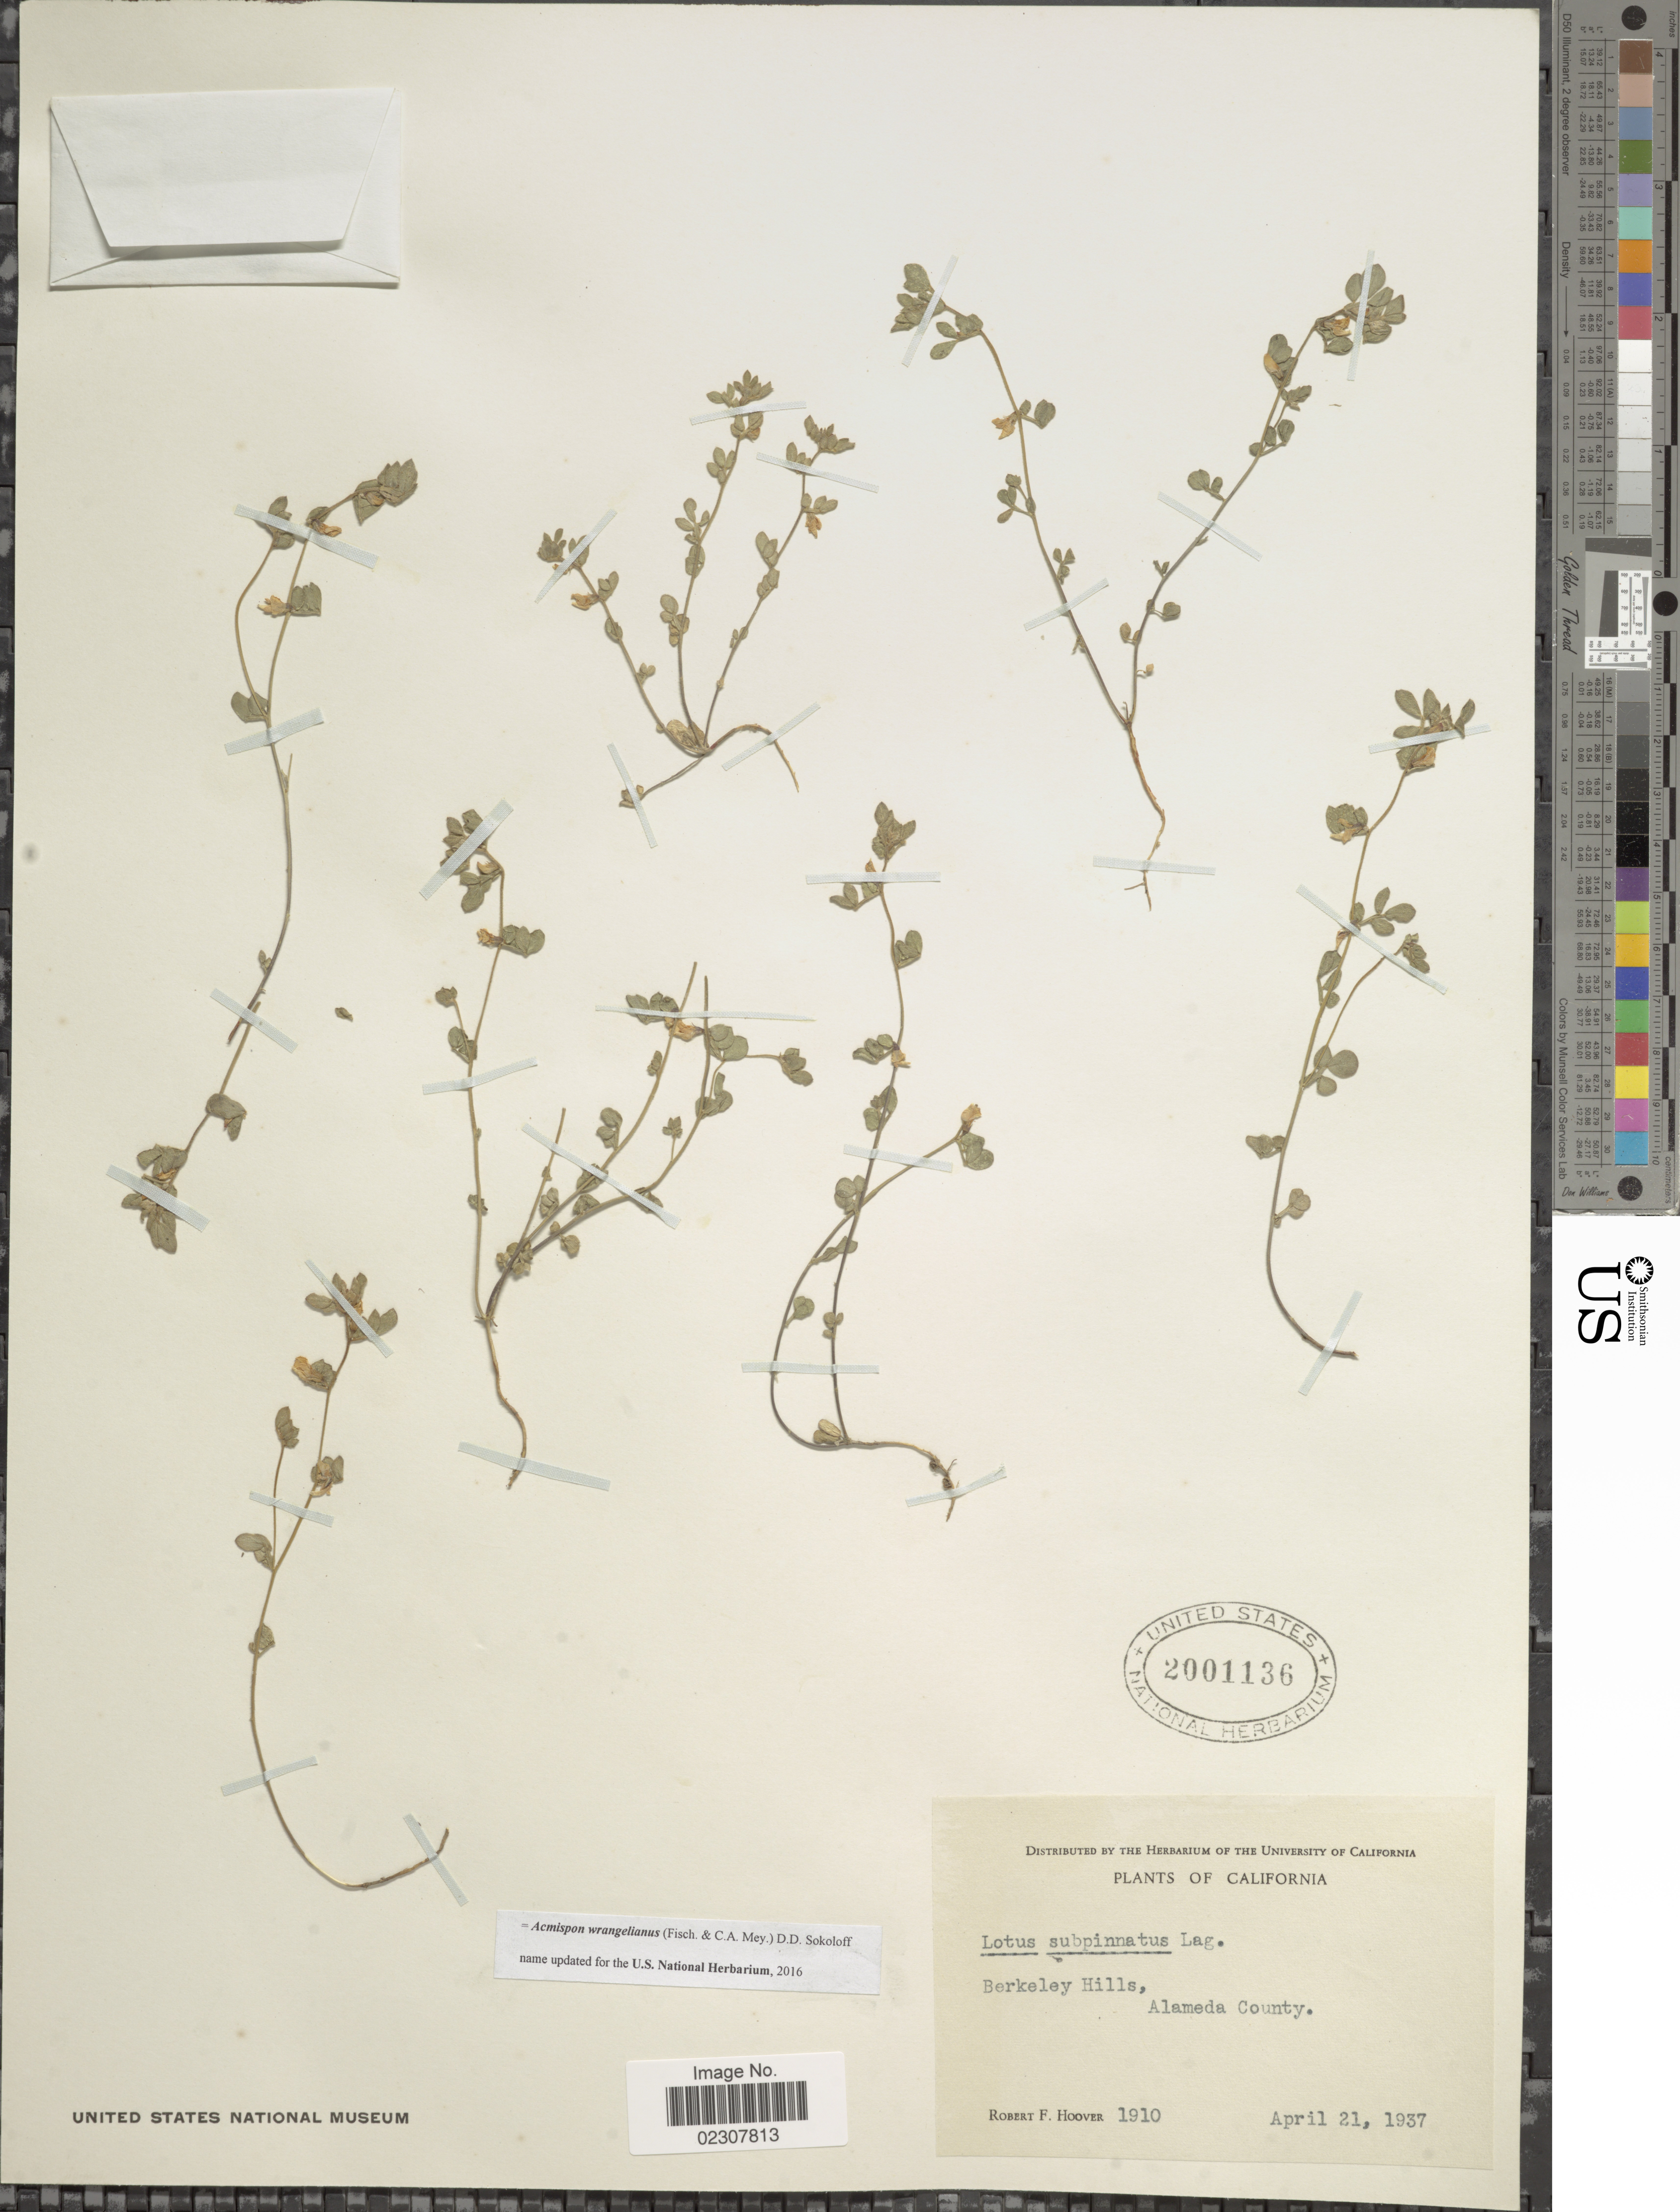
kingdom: Plantae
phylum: Tracheophyta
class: Magnoliopsida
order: Fabales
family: Fabaceae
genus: Acmispon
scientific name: Acmispon wrangelianus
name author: (Fisch. & C.A. Mey.) D.D. Sokoloff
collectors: R. F. Hoover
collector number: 1910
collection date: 1937-04-21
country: United States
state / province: California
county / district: Alameda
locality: Berkeley Hills, Alameda County.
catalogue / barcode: US 2001136